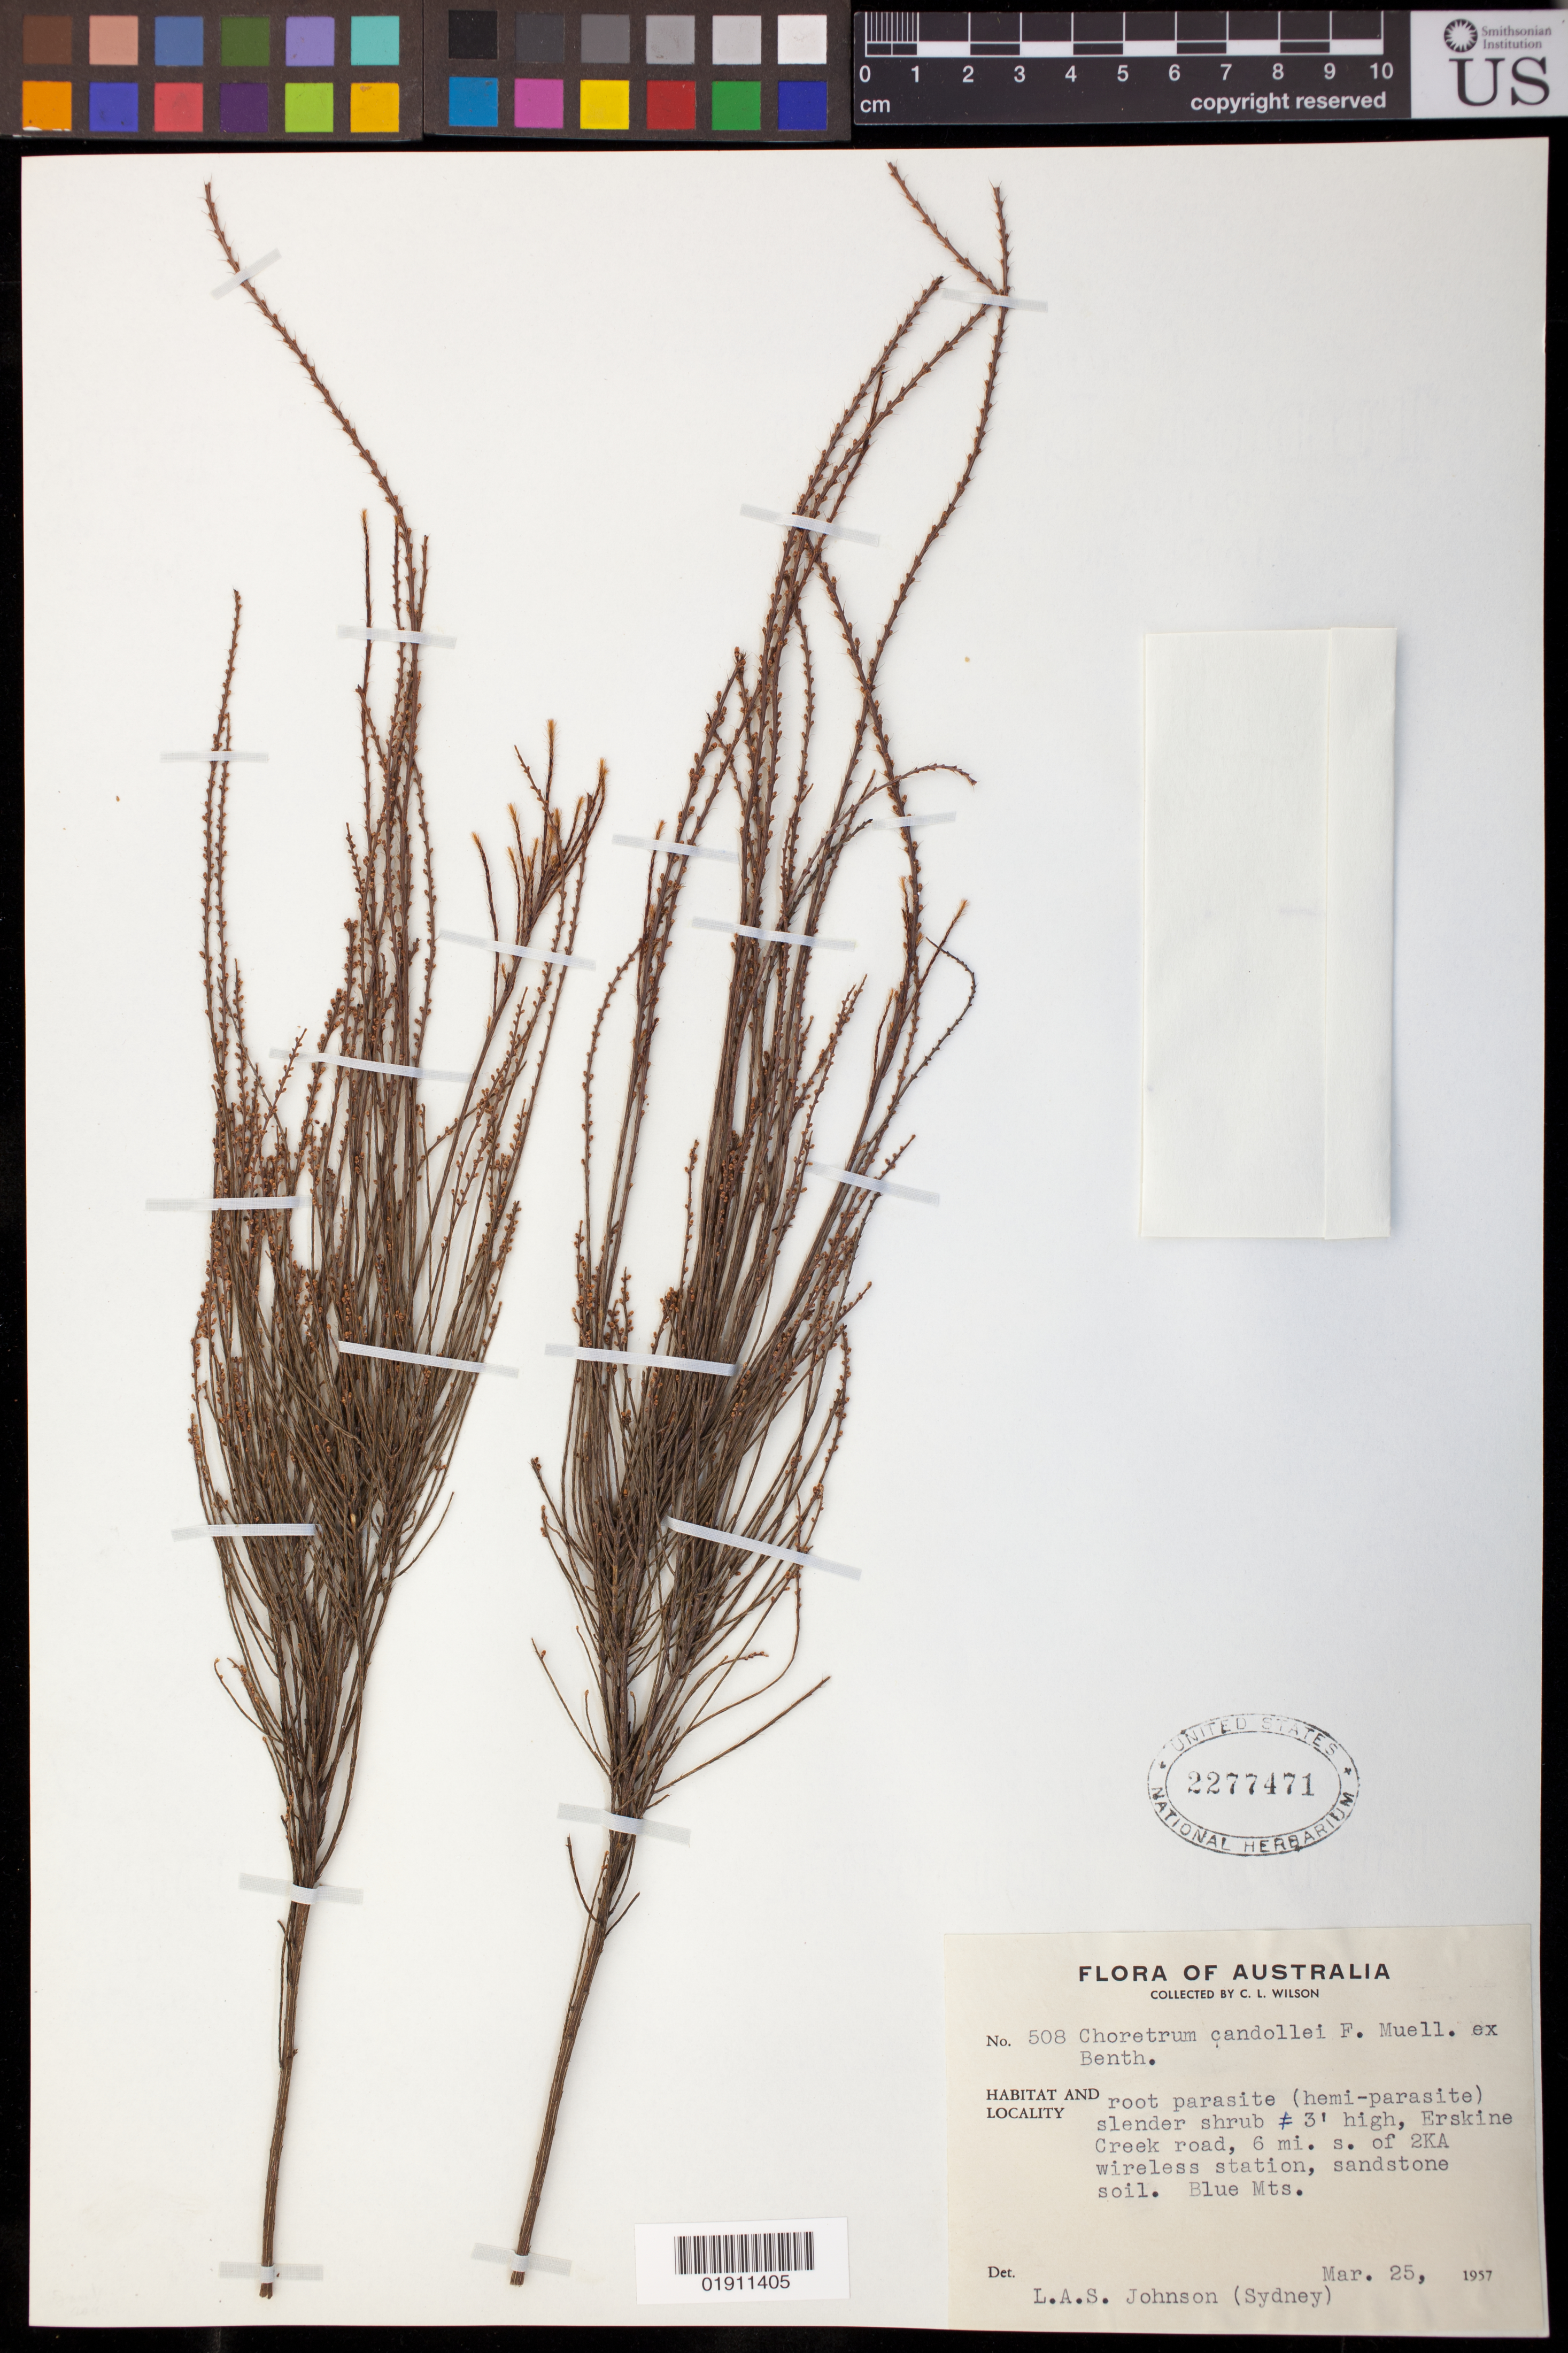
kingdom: Plantae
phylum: Tracheophyta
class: Magnoliopsida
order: Santalales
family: Amphorogynaceae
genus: Choretrum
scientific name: Choretrum candollei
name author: F. Muell. ex Benth.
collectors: L. A. S. Johnson & C. L. Wilson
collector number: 508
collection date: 1957-03-25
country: Australia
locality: Blue Mountains, Erksine Creek road, 6 mil. s. of 2KA wireless station, sandstone soil.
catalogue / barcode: US 2277471